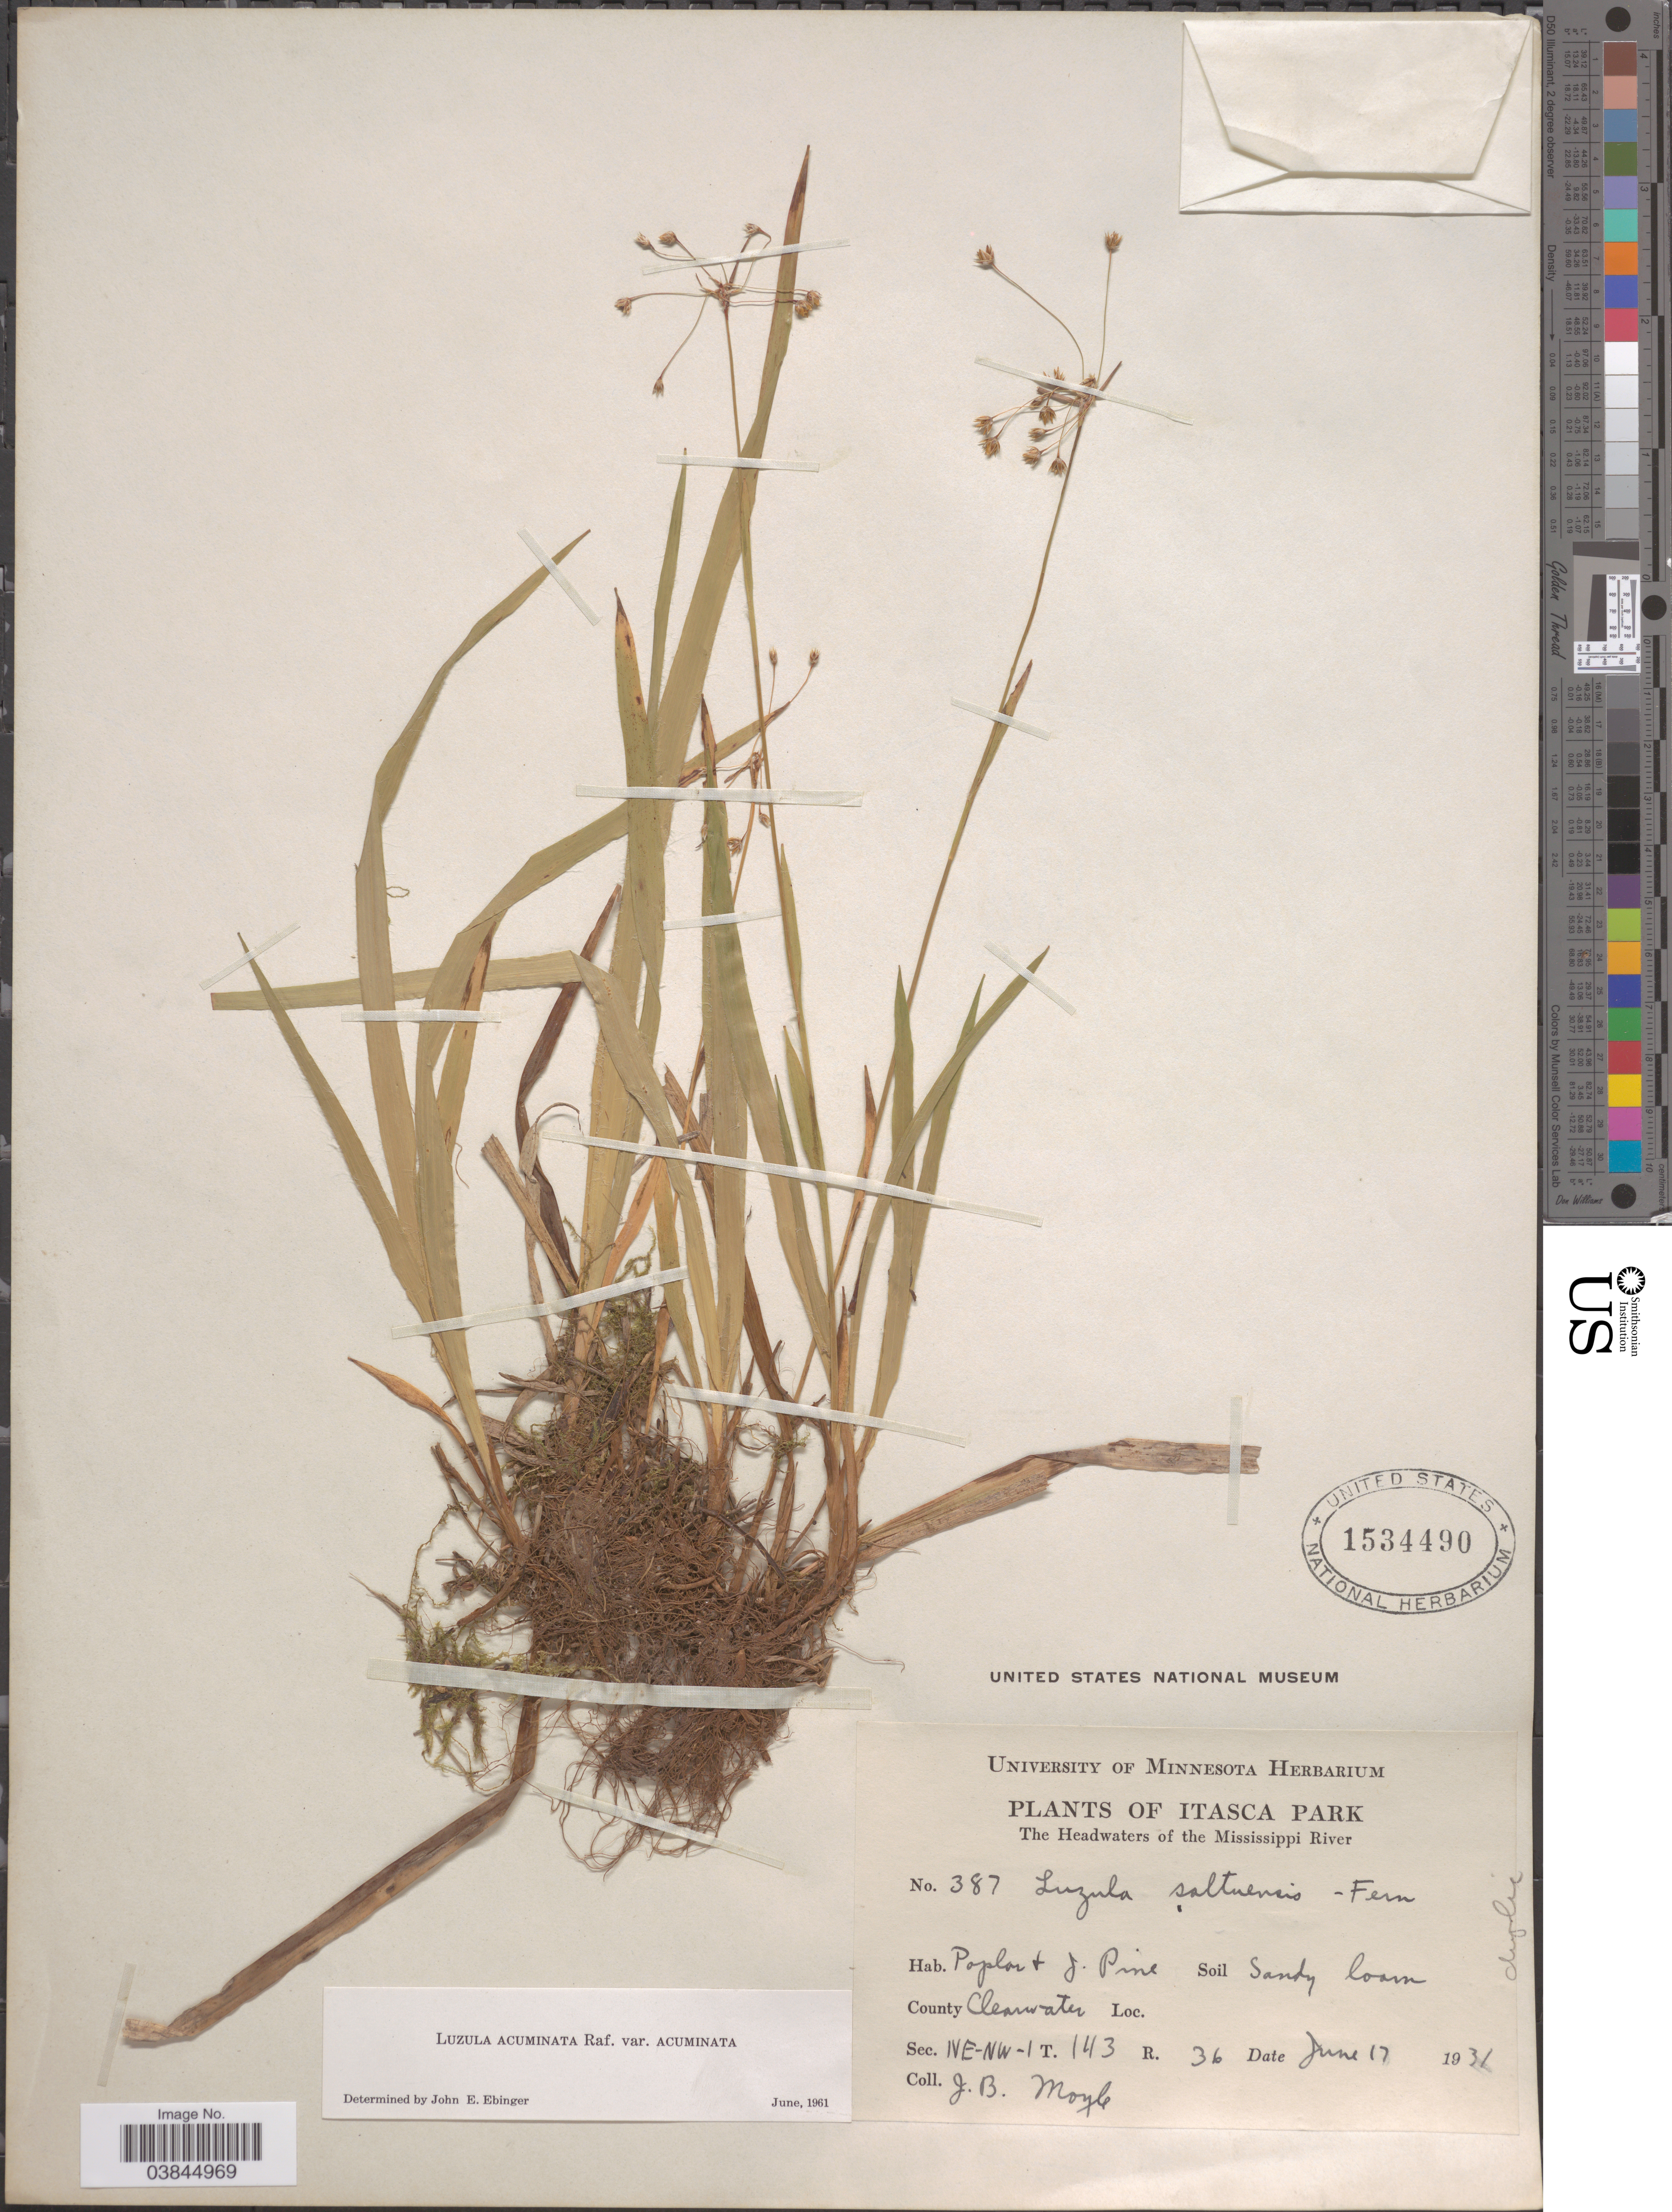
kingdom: Plantae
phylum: Tracheophyta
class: Liliopsida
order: Poales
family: Juncaceae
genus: Luzula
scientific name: Luzula acuminata var. acuminata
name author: Raf.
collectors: J. Moyle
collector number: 387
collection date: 1931-06-17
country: United States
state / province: Minnesota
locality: Itasca Park. The Headwaters of the Mississippi River. County Clearwater. Sec. NE-NW- 1 T. 143 R. 36.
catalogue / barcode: US 1534490